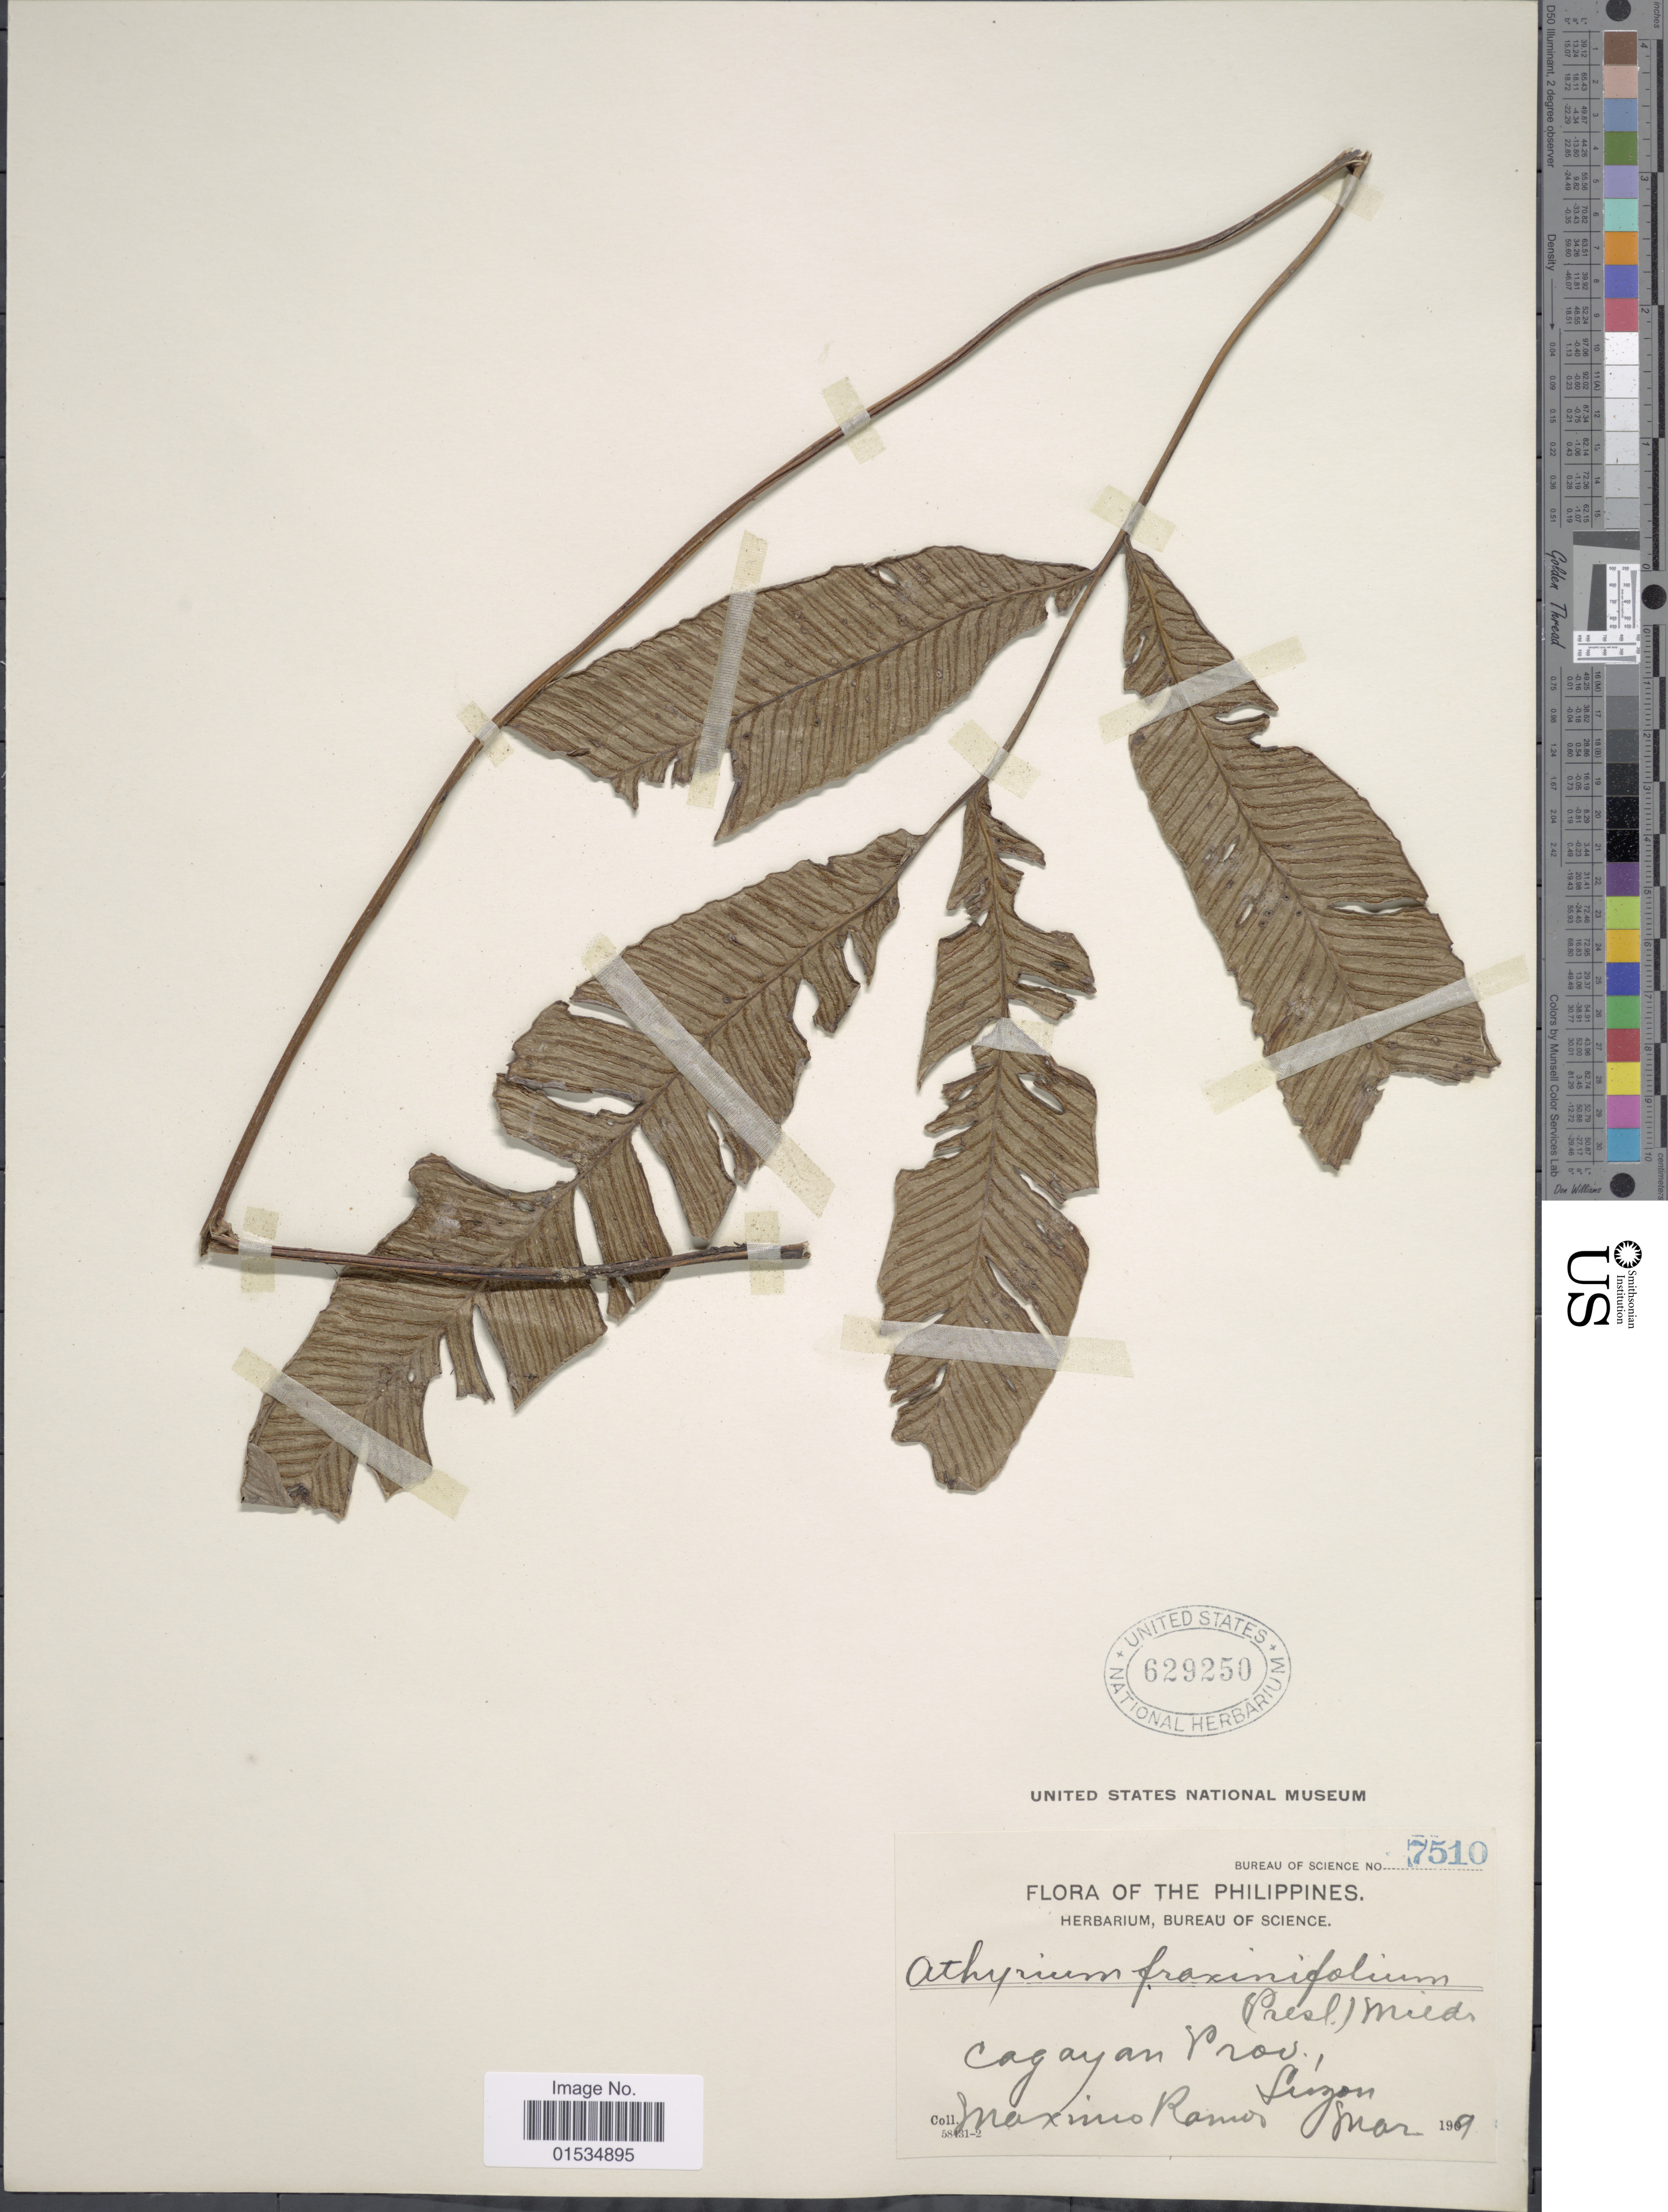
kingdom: Plantae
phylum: Tracheophyta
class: Polypodiopsida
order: Polypodiales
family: Athyriaceae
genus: Diplazium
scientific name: Diplazium fraxinifolium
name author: C. Presl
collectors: M. Ramos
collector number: Bureau of Science 7510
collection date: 1909-03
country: Philippines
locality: Cagayan Prov., Luzon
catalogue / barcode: US 629250